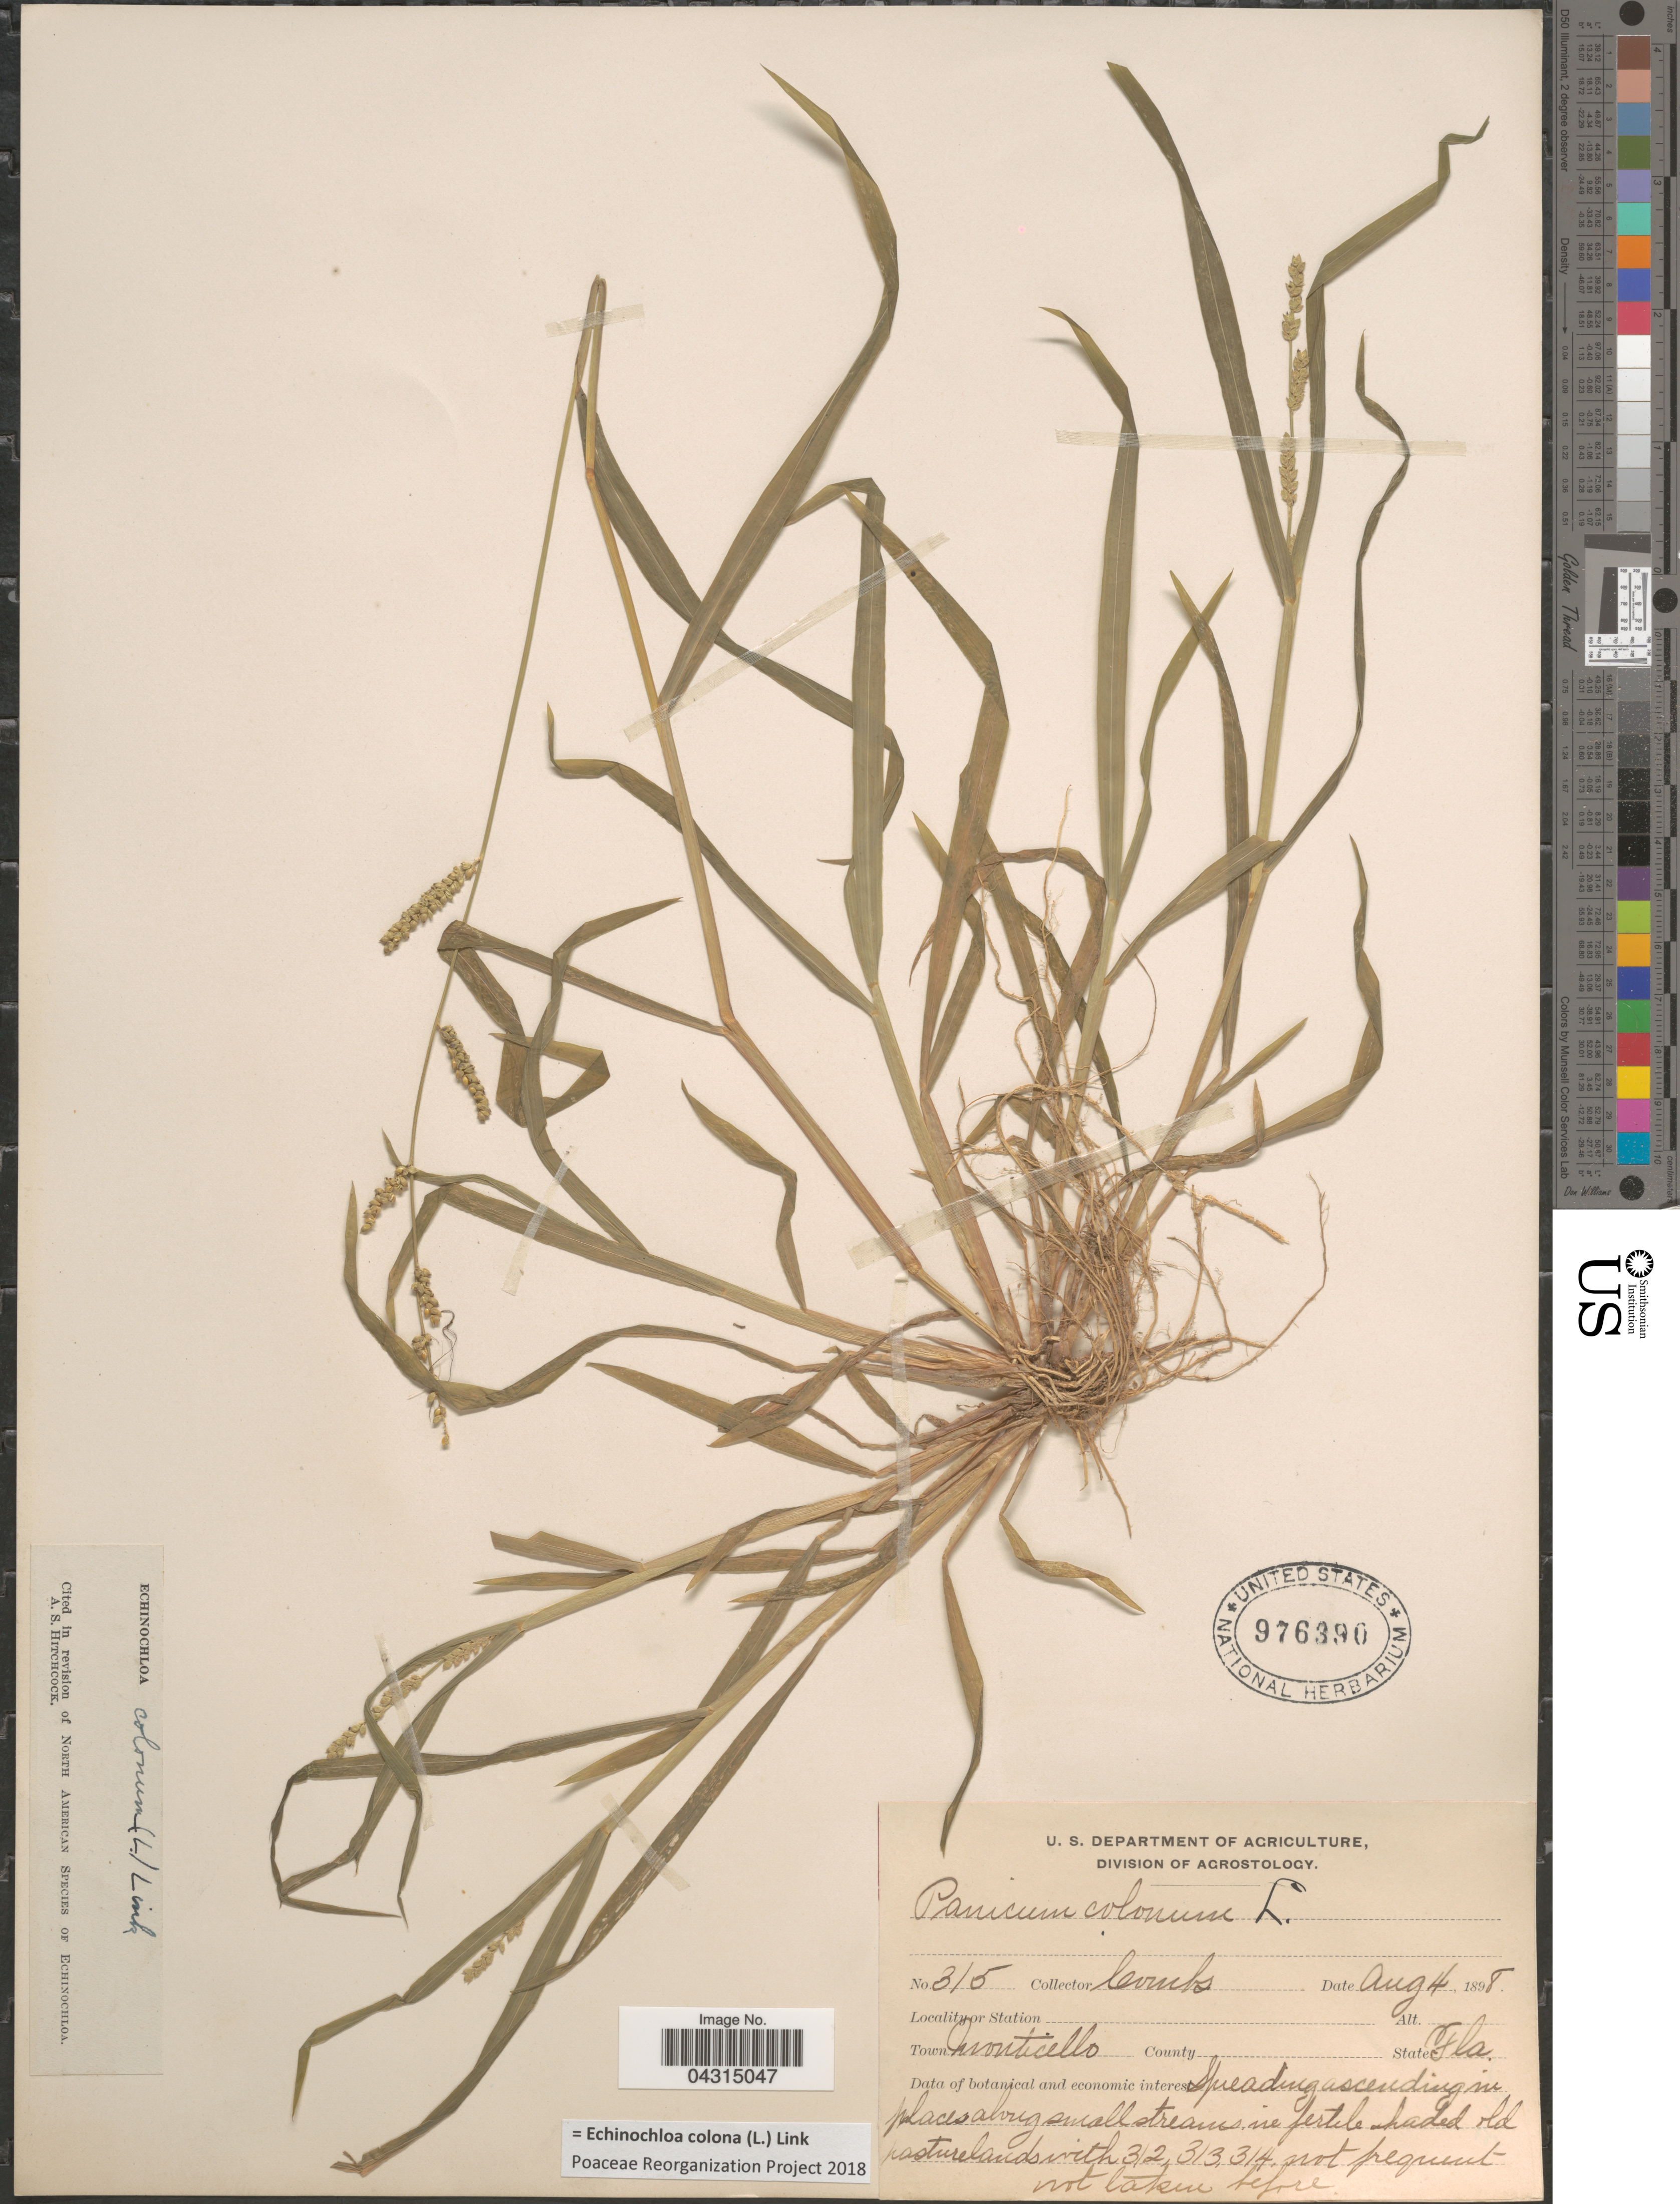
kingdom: Plantae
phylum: Tracheophyta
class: Liliopsida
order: Poales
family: Poaceae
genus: Echinochloa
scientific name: Echinochloa colona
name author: (L.) Link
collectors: -. Combs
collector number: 315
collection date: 1898-08-04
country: United States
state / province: Florida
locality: Town Monticello.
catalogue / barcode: US 976390